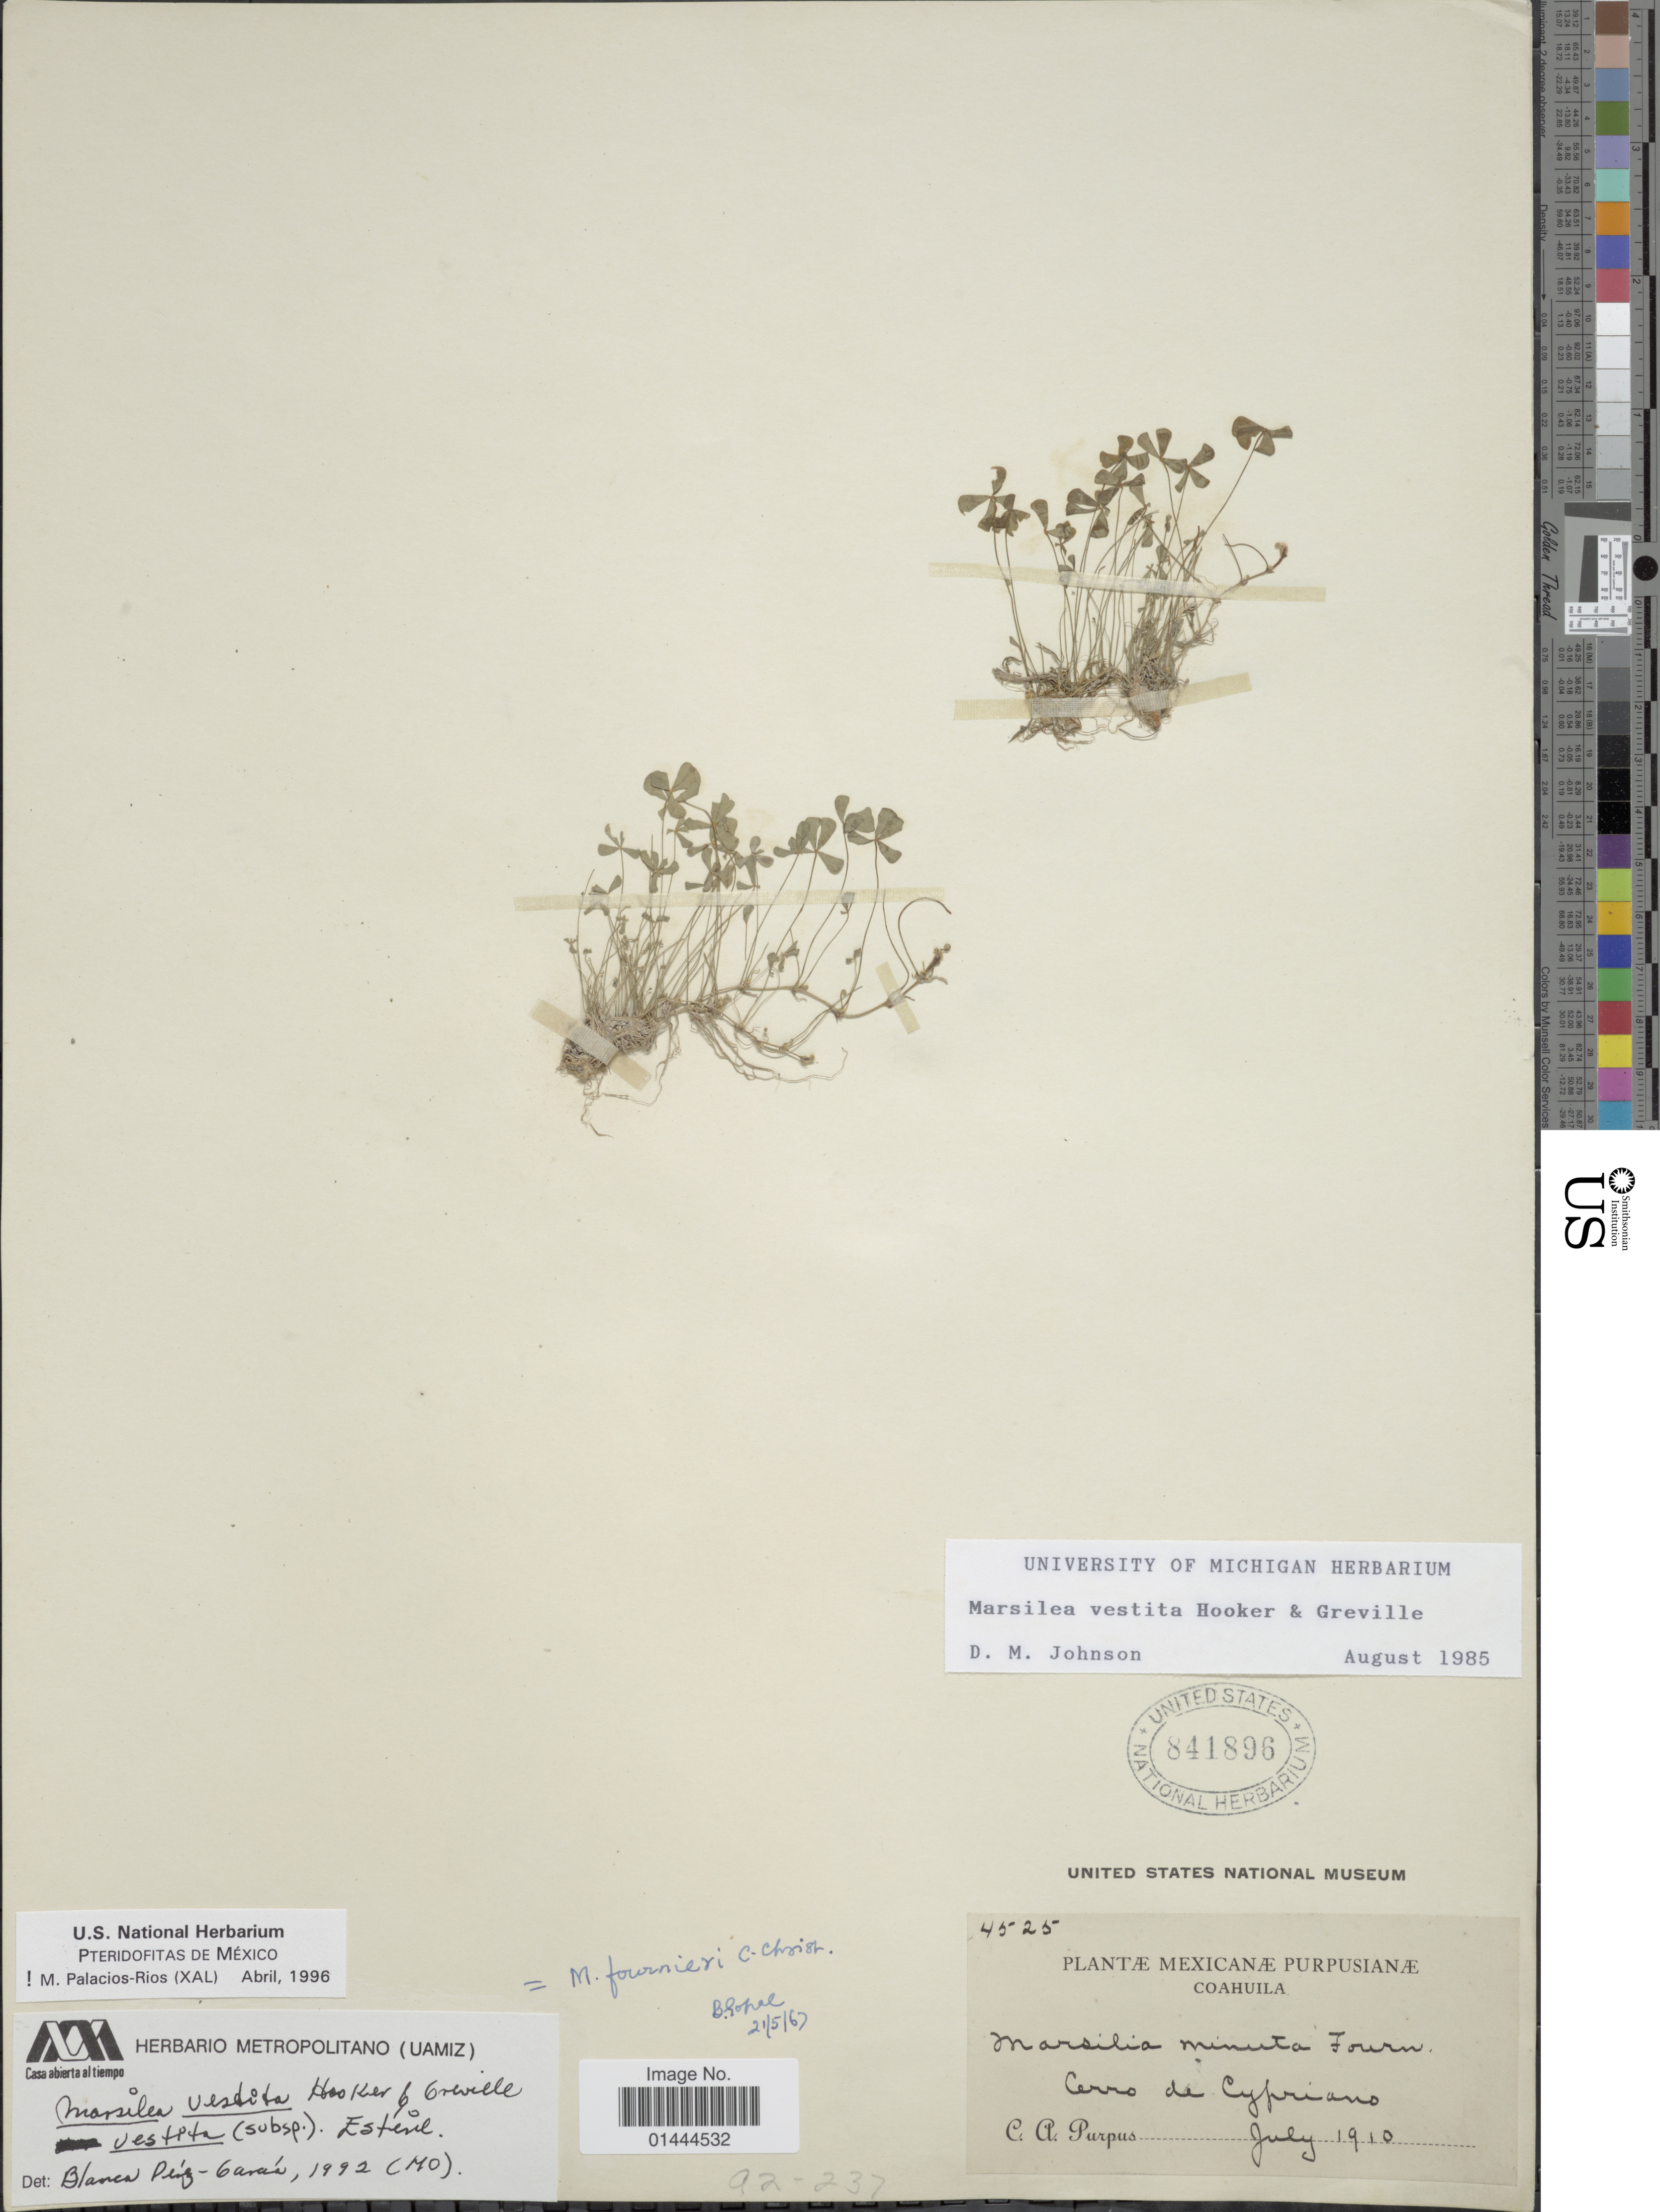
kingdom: Plantae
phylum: Tracheophyta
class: Polypodiopsida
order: Salviniales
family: Marsileaceae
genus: Marsilea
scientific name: Marsilea vestita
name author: Hook. & Grev.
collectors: C. A. Purpus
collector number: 4525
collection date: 1910-07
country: Mexico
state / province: Coahuila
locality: Cerro de Cypriano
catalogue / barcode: US 841896